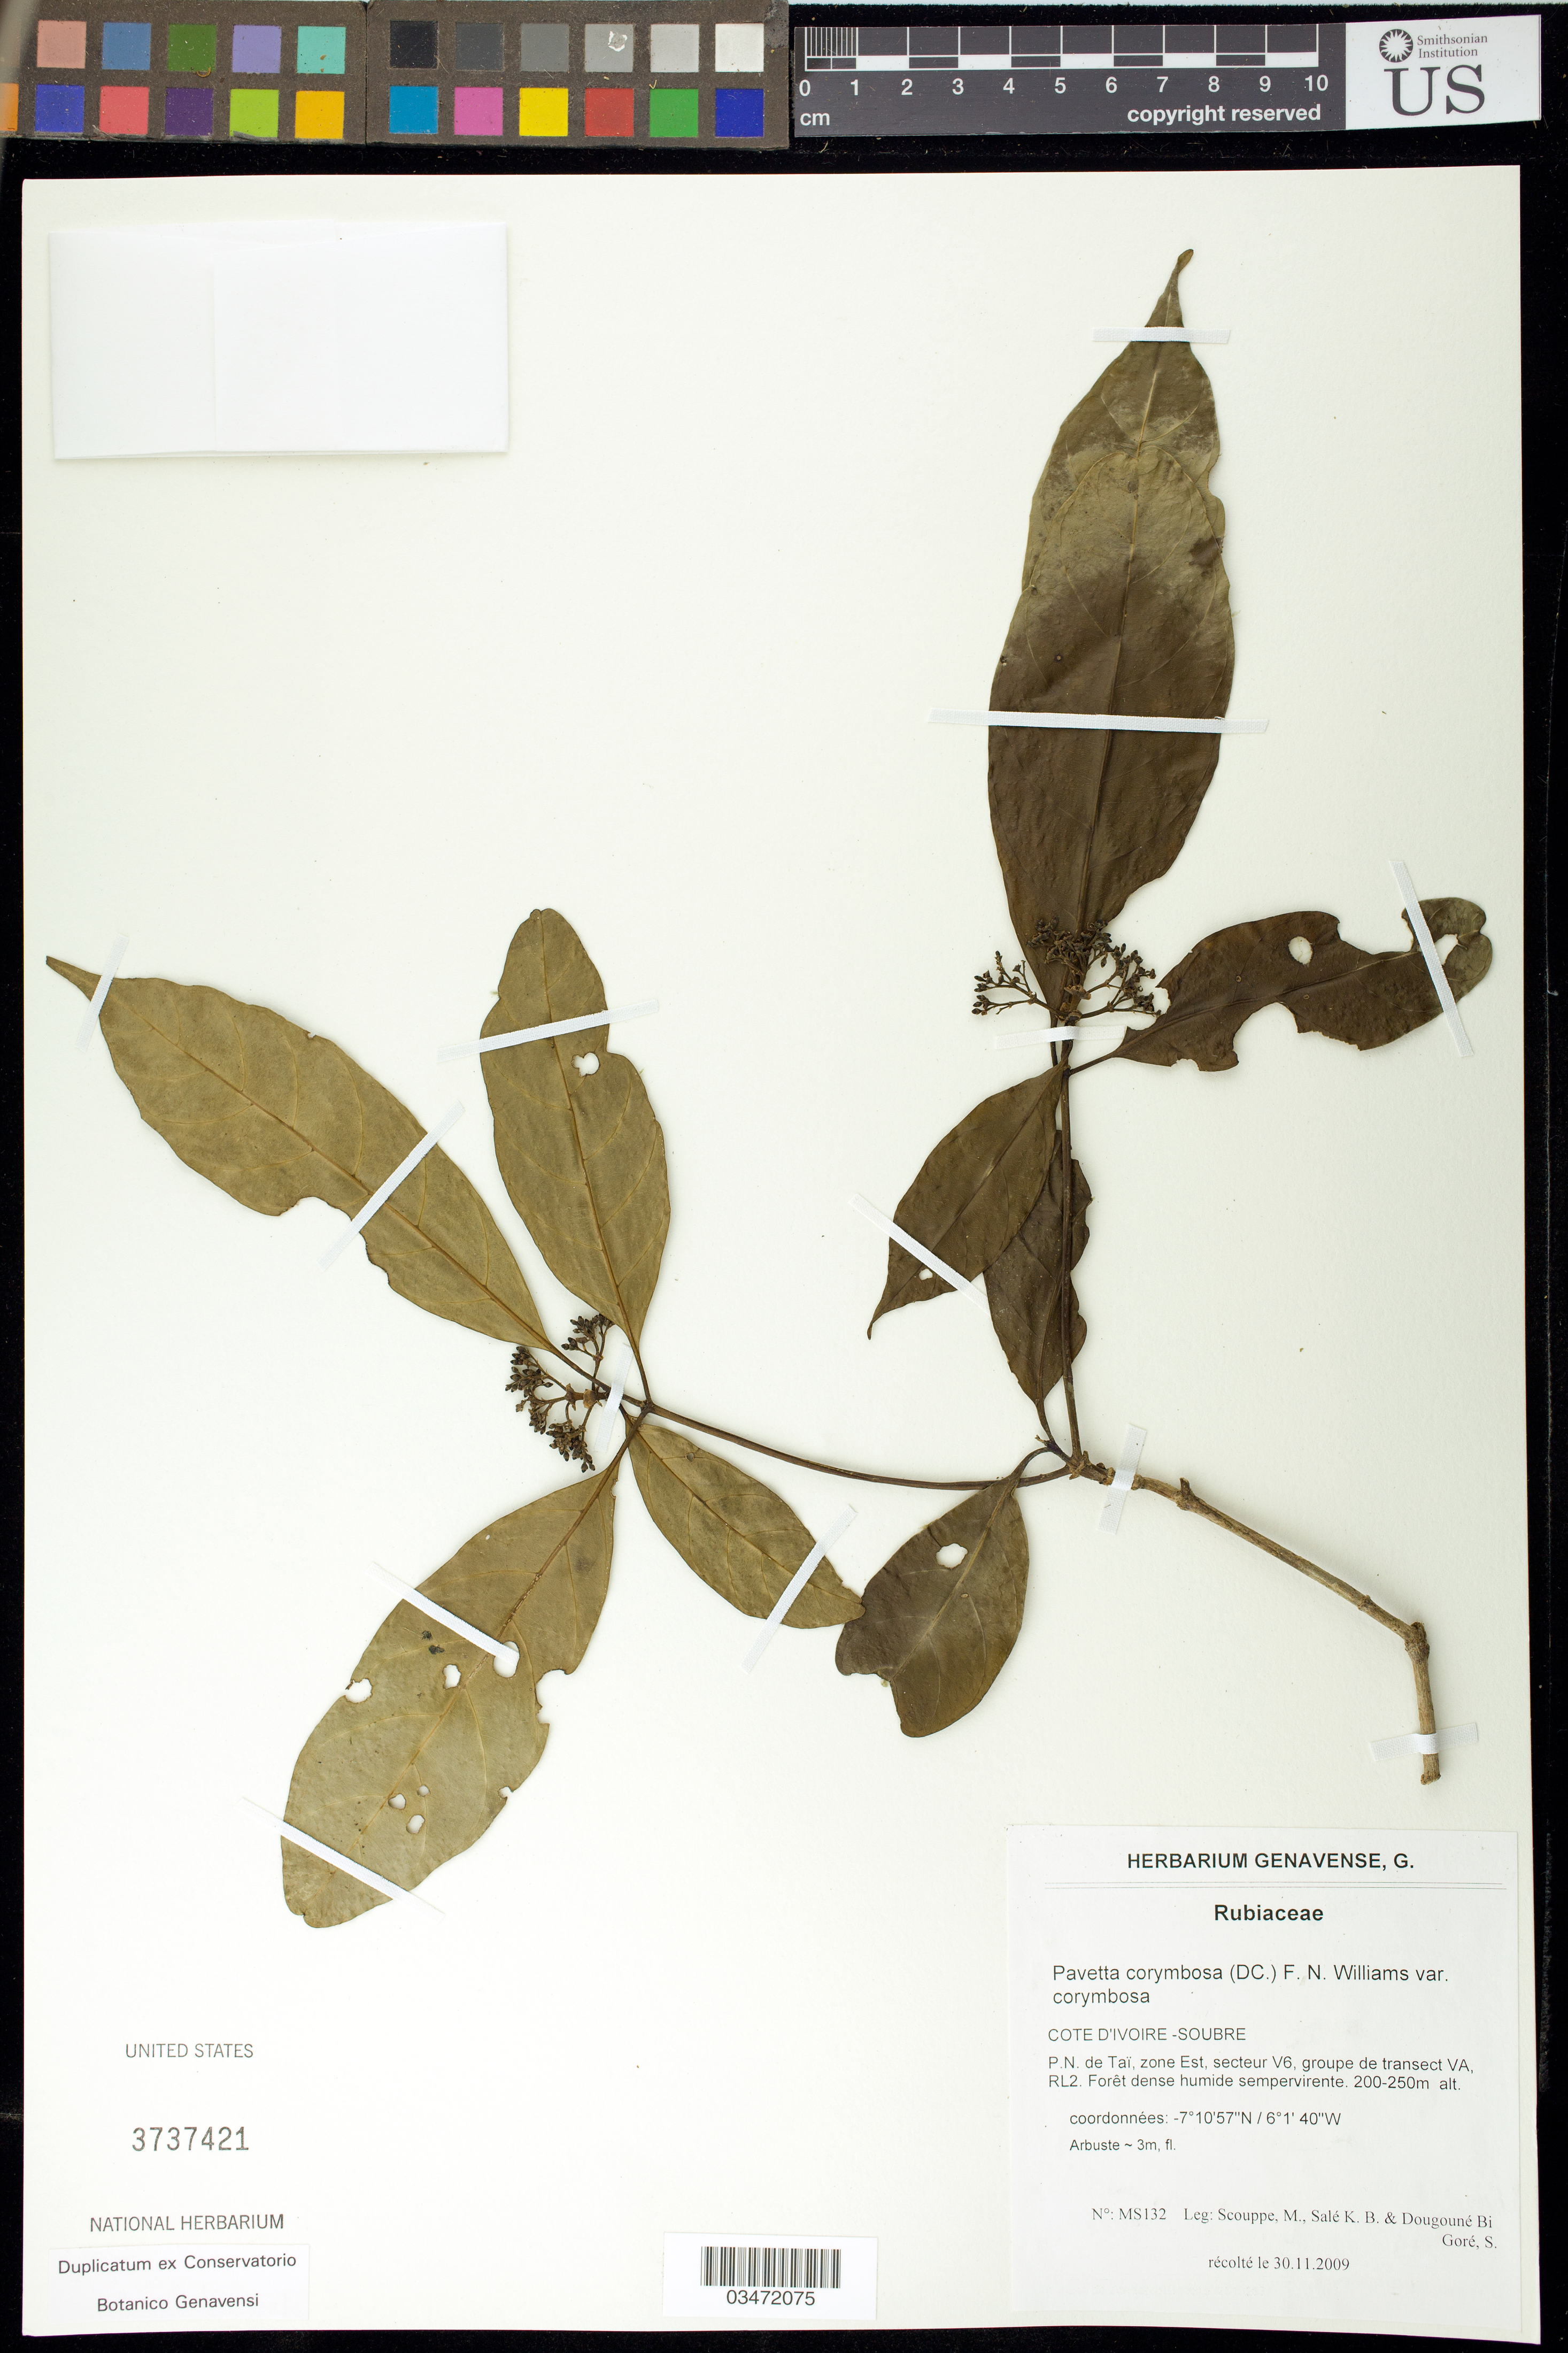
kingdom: Plantae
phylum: Tracheophyta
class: Magnoliopsida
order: Gentianales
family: Rubiaceae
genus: Pavetta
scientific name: Pavetta corymbosa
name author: (DC.) F.N. Williams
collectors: M. Scouppe, K. Sale & S. Dougoné Bi Gore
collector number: MS132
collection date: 2009-11-30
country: Ivory Coast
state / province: Bas-Sassandra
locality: Soubre. P.N. de Taï, zone Est, secteur V6, groupe de transect VA, RL2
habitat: Forêt dense humide sempervirente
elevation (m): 200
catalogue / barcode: US 3737421